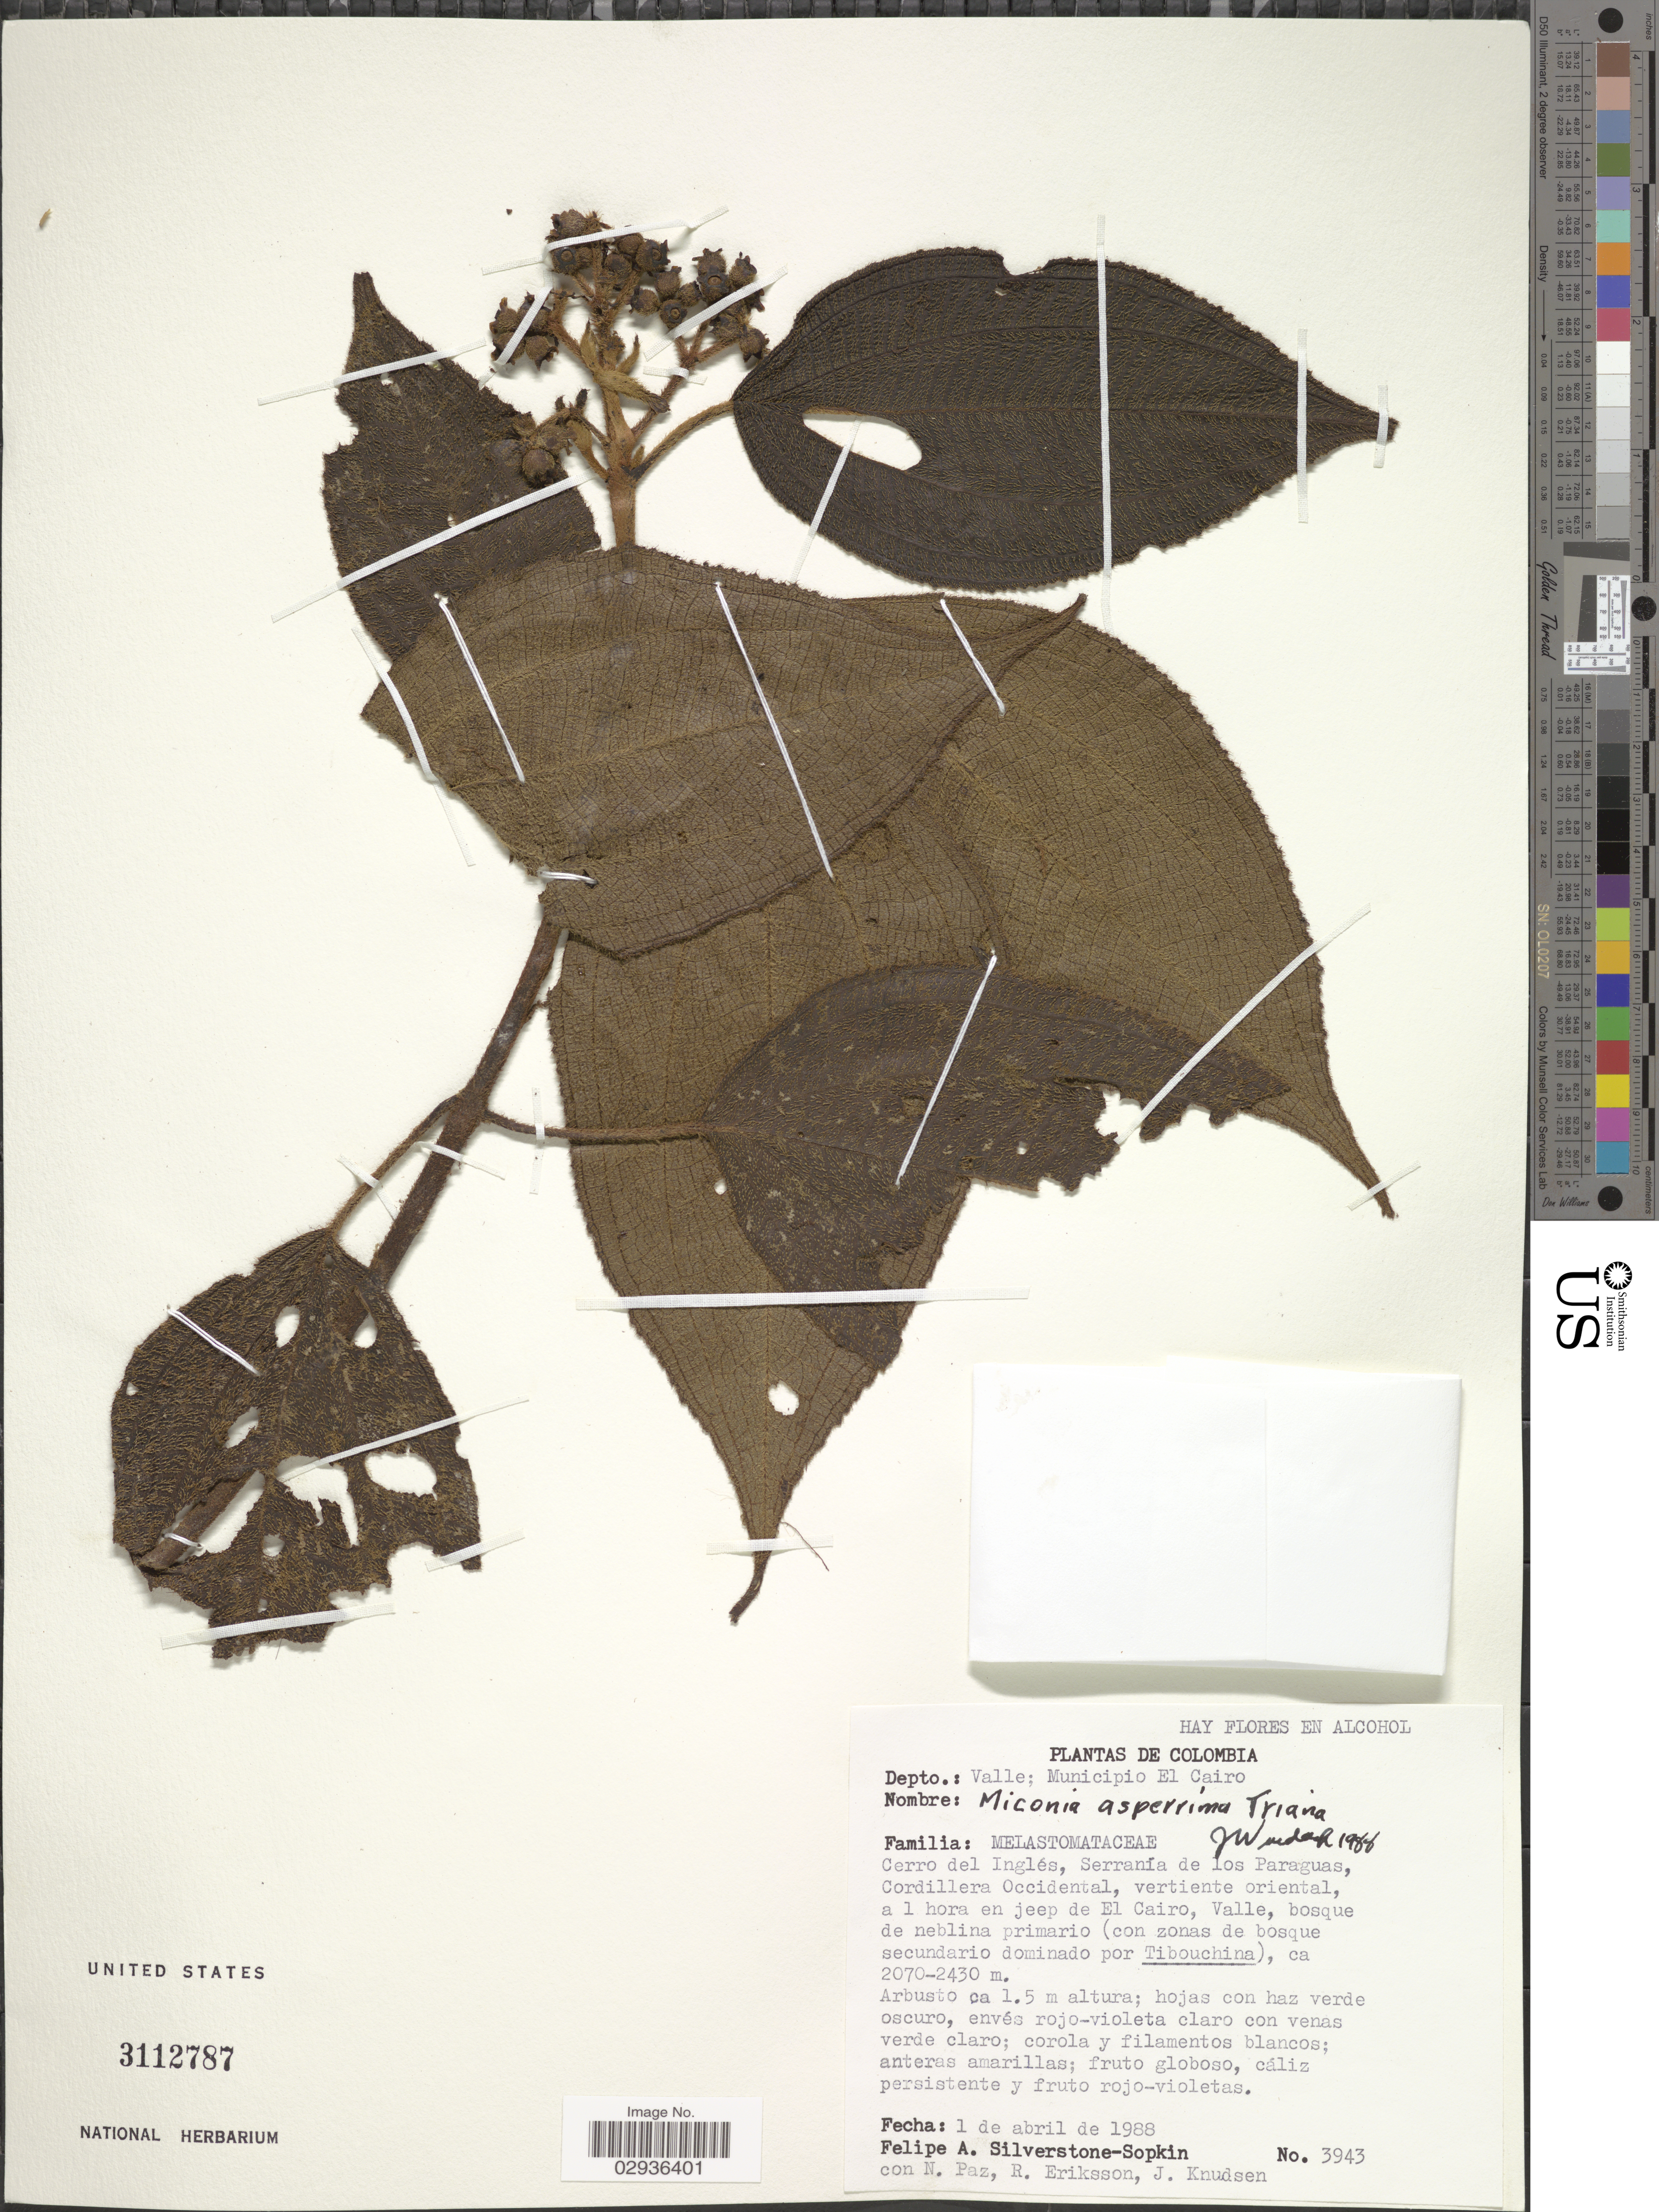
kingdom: Plantae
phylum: Tracheophyta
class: Magnoliopsida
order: Myrtales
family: Melastomataceae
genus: Miconia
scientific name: Miconia asperrima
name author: Triana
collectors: P. A. Silverstone-Sopkin, N. Paz, R. Eriksson & J. Knudsen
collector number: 3943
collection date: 1988-04-01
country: Colombia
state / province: Valle del Cauca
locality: Depto.: Valle; Municipio El Cairo, Cerro del Inglés, Serranía de los Paraguas, Cordillera Occidental, vertiente oriental, a 1 hora en jeep de El Cairo, Valle.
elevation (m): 2070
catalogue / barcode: US 3112787